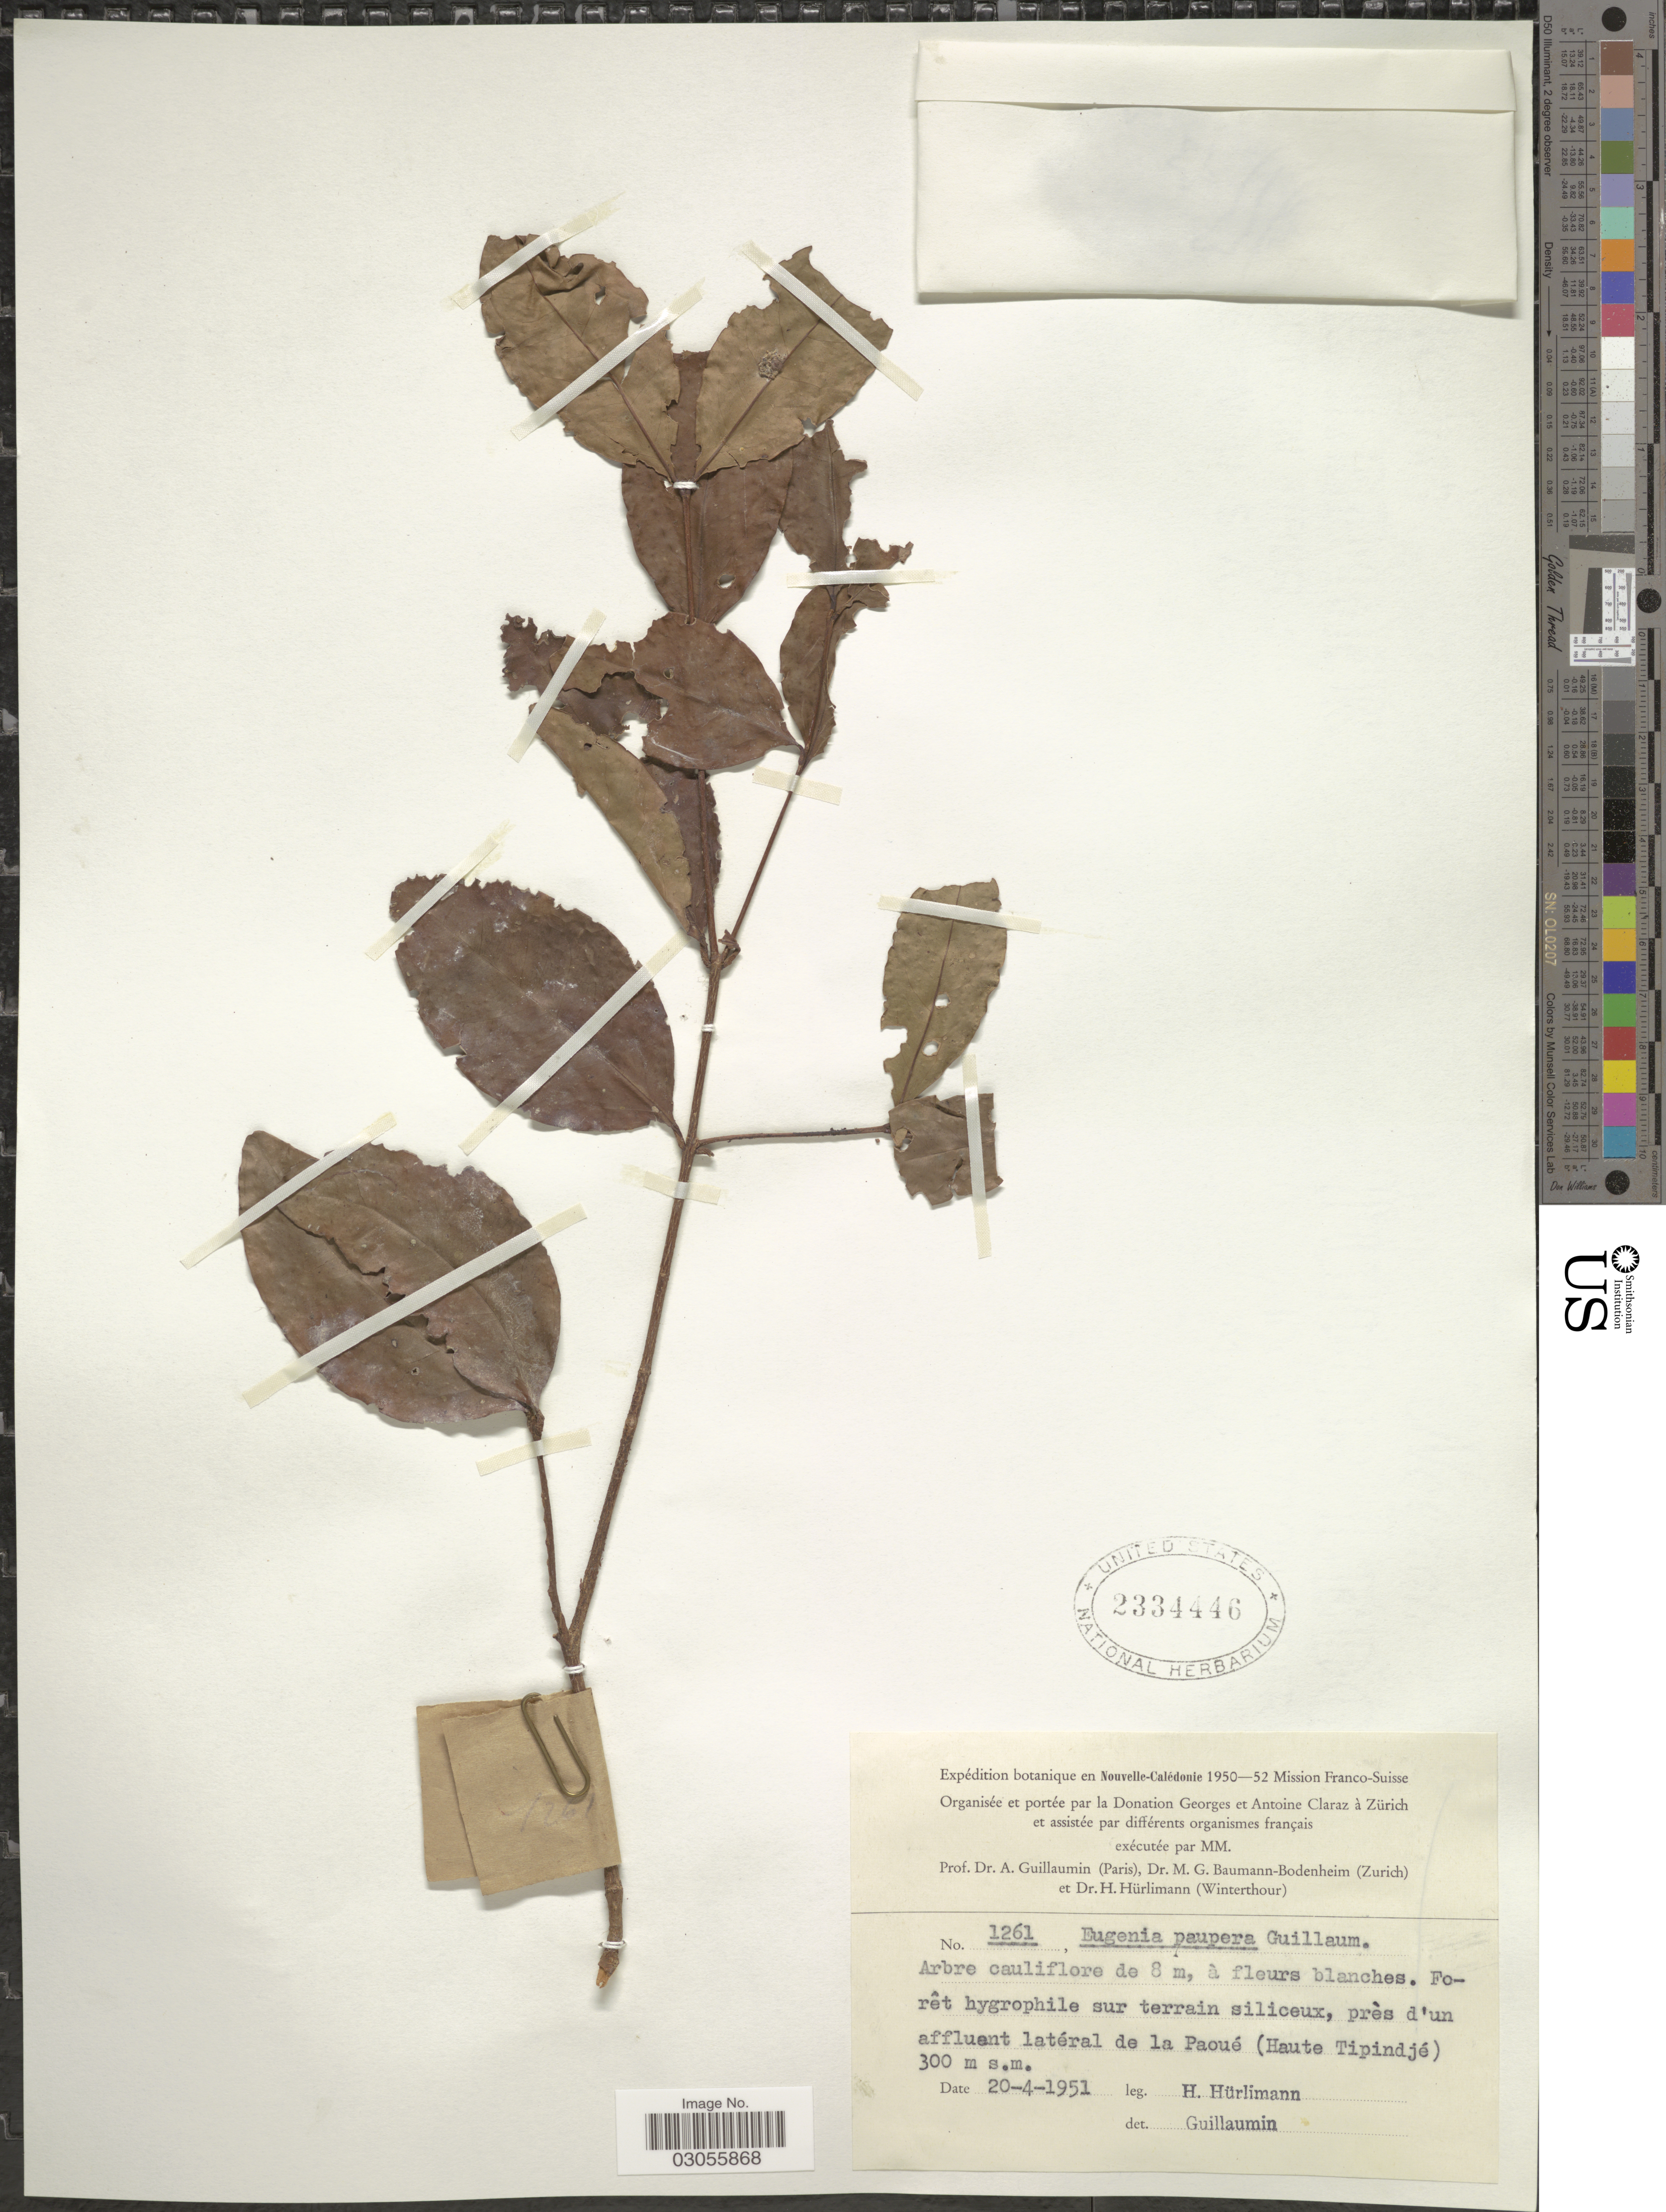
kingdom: Plantae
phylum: Tracheophyta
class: Magnoliopsida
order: Myrtales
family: Myrtaceae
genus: Eugenia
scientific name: Eugenia uniflora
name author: L.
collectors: H. Hürlimann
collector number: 1261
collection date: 1951-04-20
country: New Caledonia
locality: En Nouvelle-Calédonie. Près d'un affluent laterál de la Paoué (Haute Tipindjé).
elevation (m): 300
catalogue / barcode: US 2334446